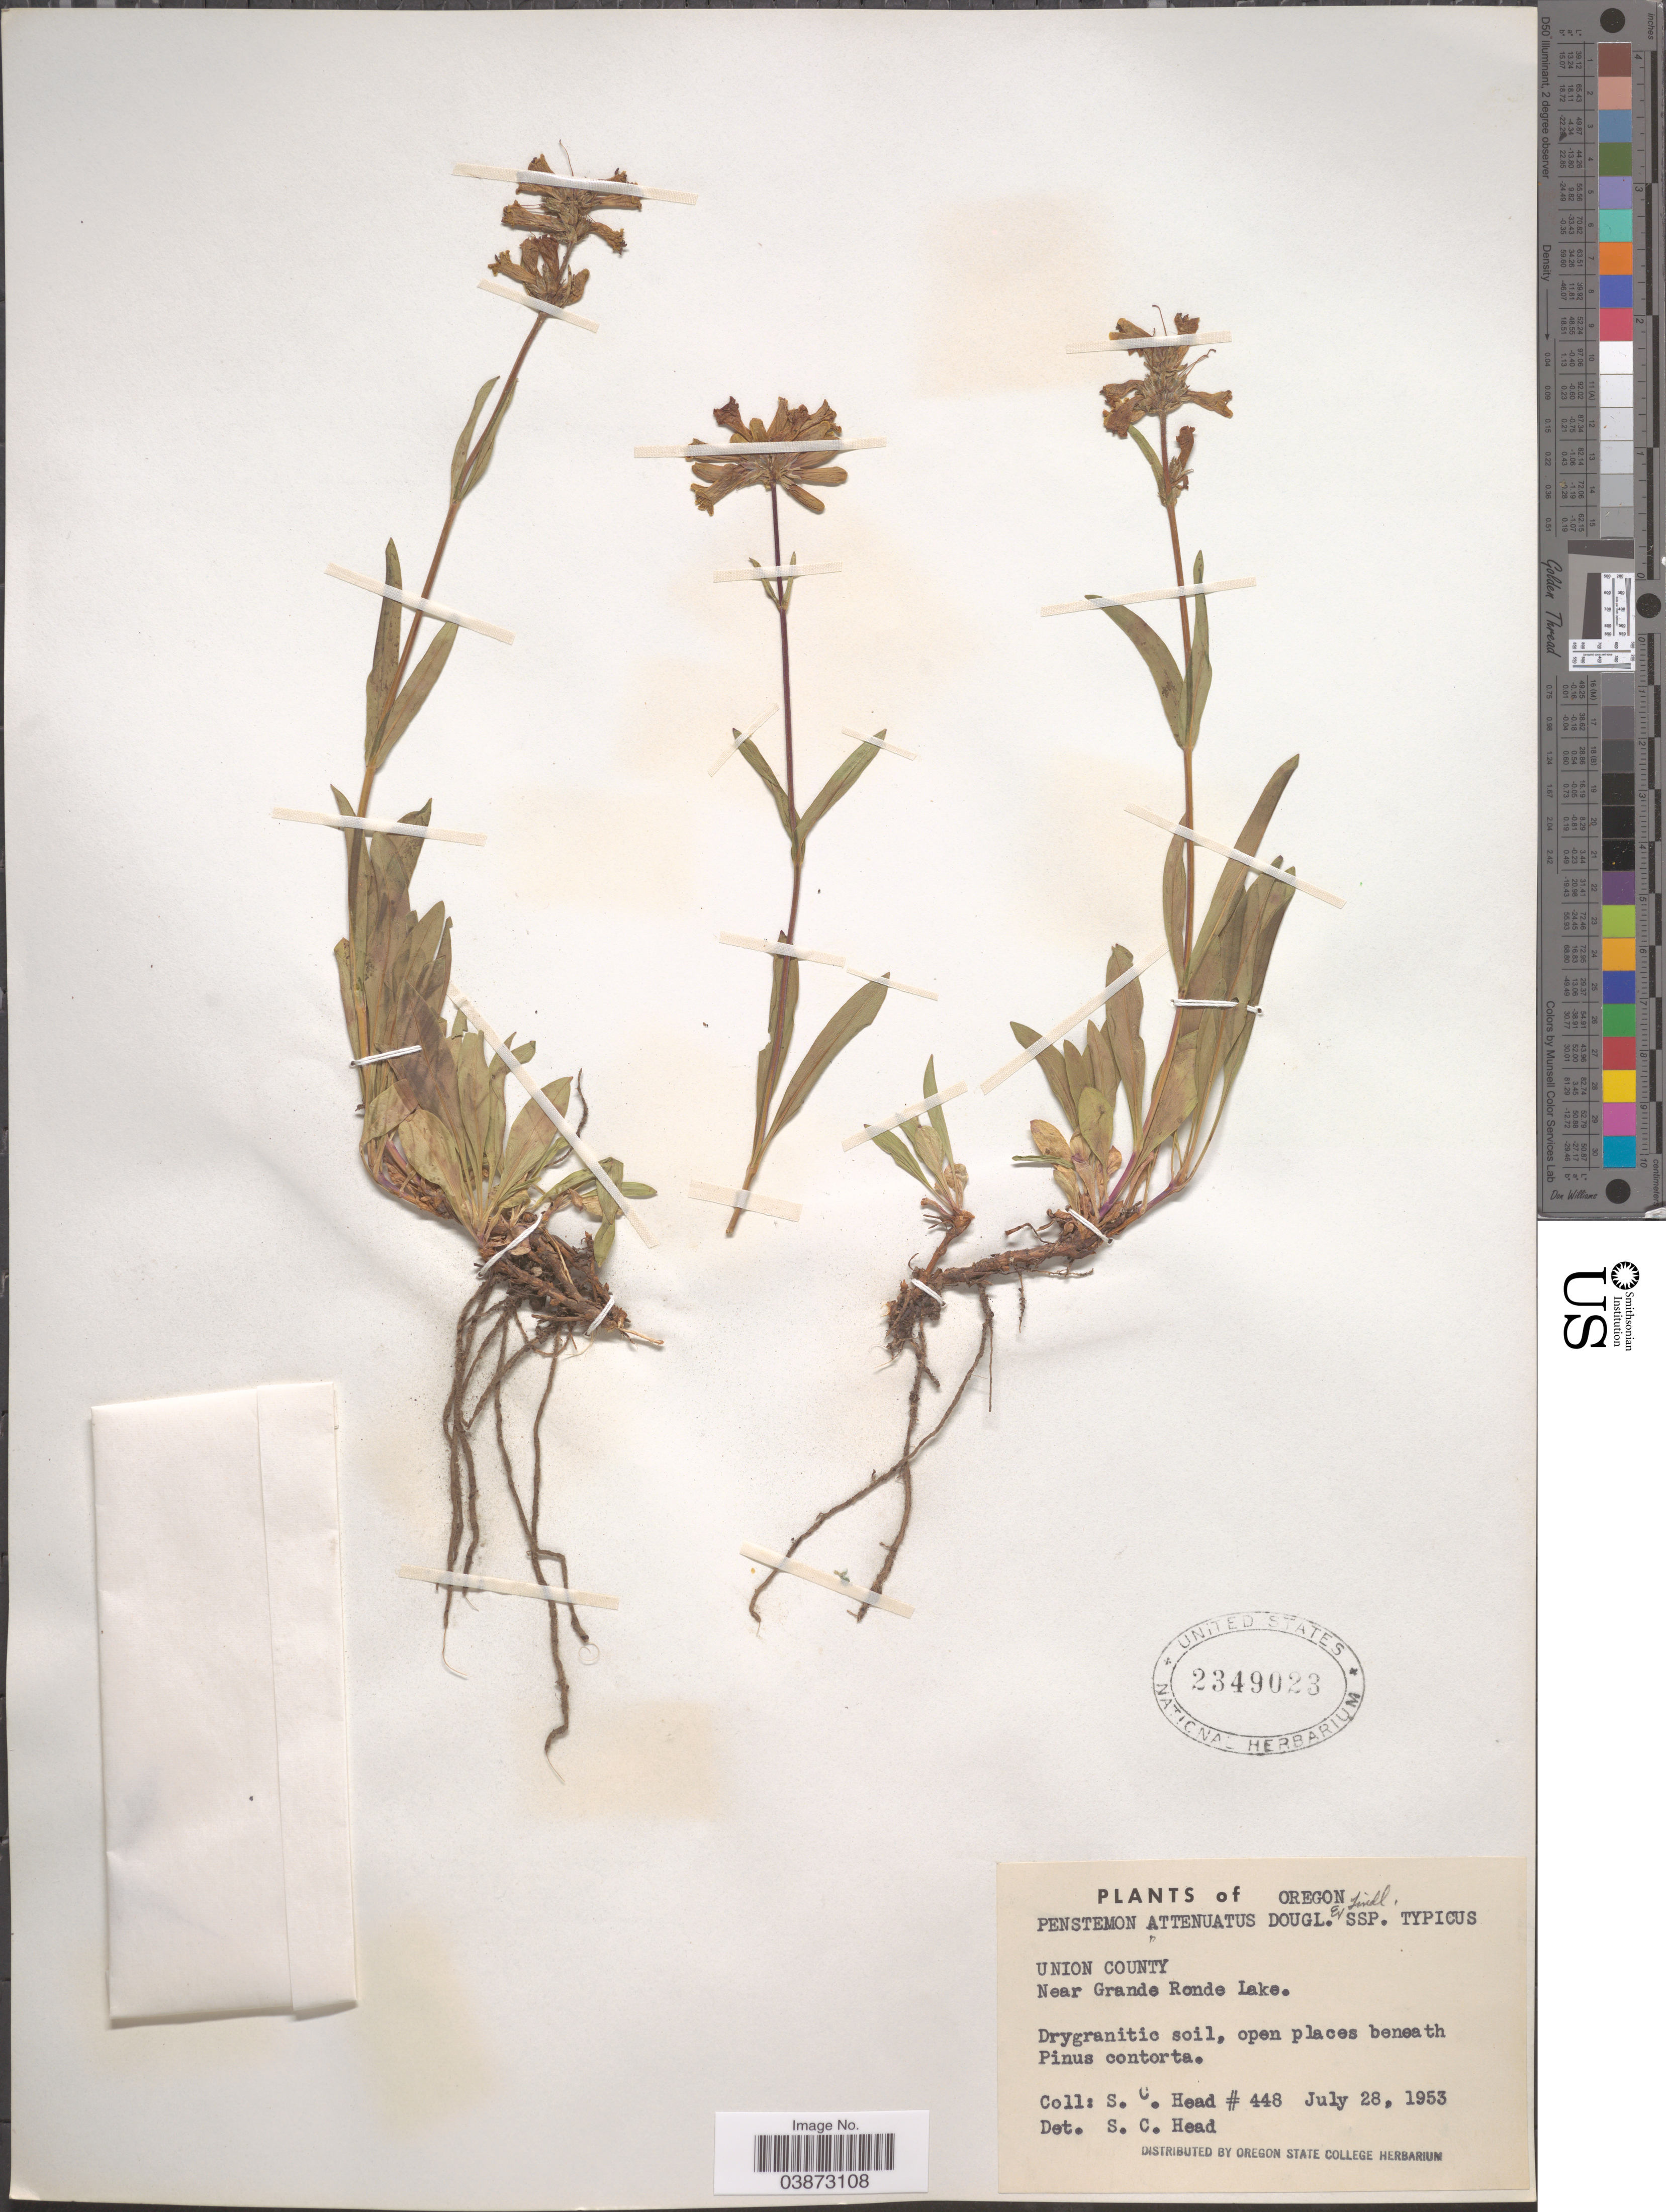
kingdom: Plantae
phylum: Tracheophyta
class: Magnoliopsida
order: Lamiales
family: Plantaginaceae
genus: Penstemon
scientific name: Penstemon attenuatus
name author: Douglas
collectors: S. Head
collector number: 448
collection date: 1953-07-28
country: United States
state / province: Oregon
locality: Union County. Near Grande Ronde Lake.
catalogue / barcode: US 2349023